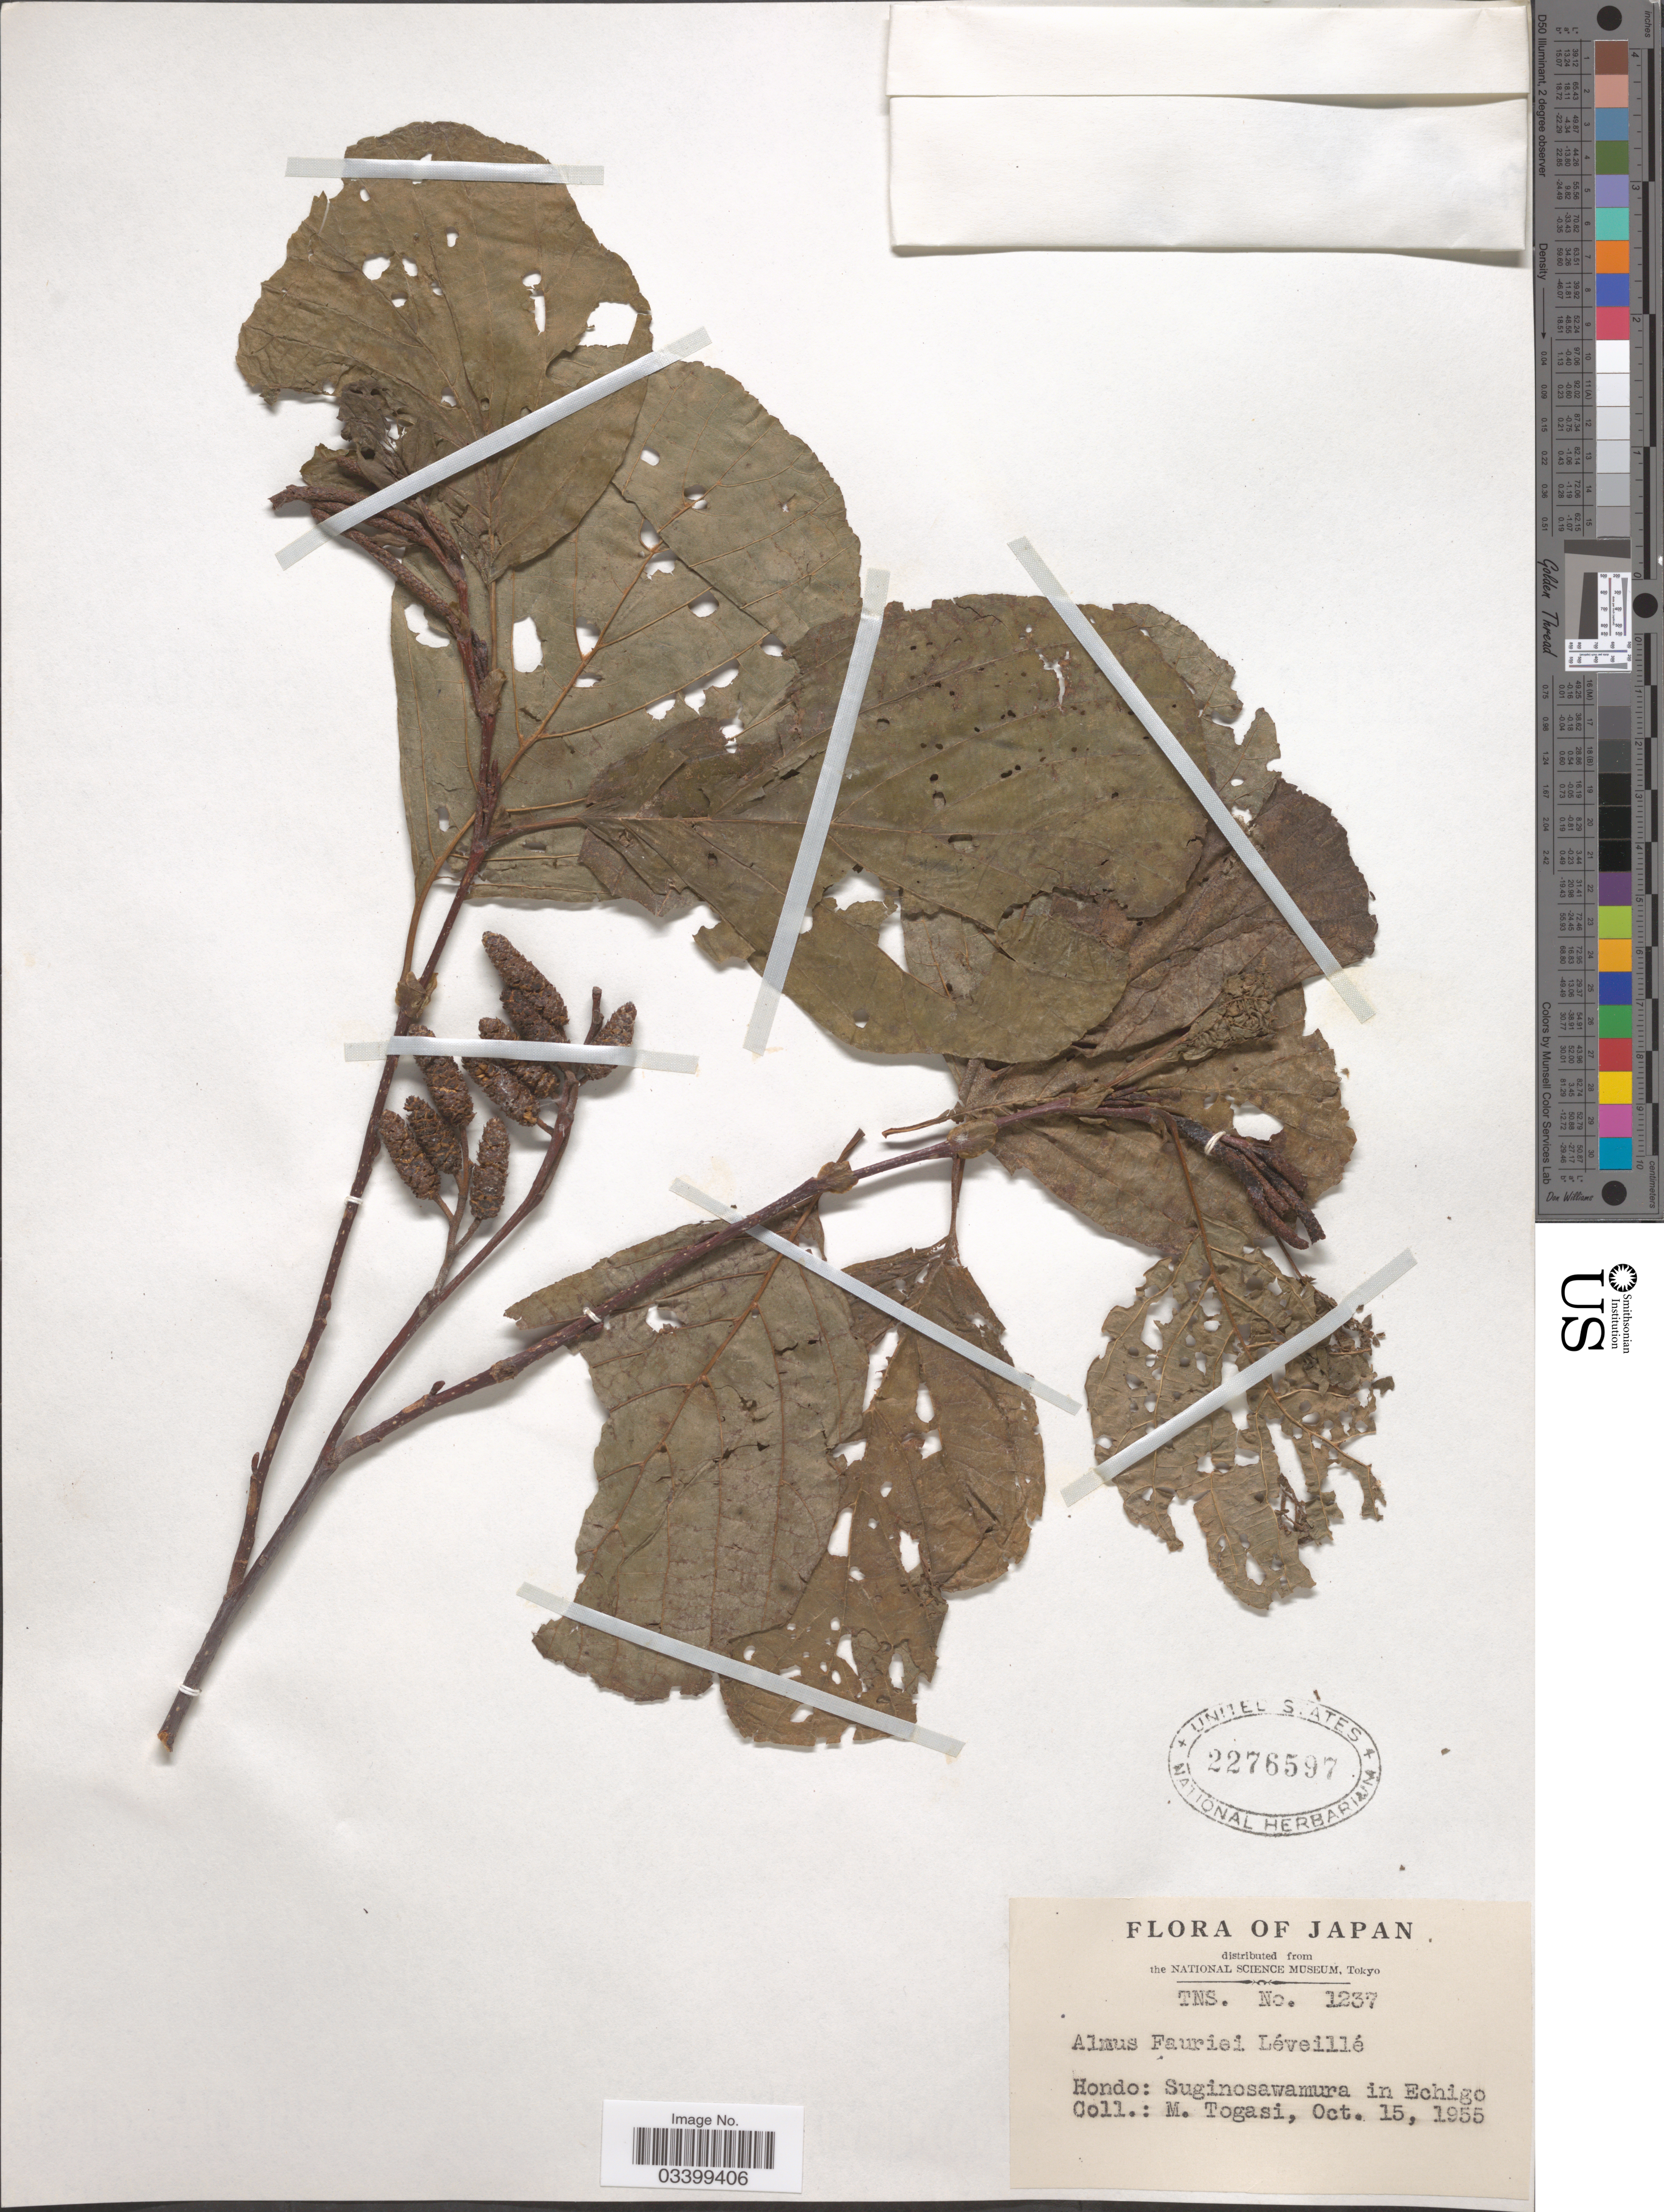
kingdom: Plantae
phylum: Tracheophyta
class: Magnoliopsida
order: Fagales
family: Betulaceae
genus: Alnus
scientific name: Alnus fauriei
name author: H. Lév. & Vaniot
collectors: M. Togasi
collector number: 1237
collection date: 1955-10-15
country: Japan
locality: Hondo: Suginosawamura in Echigo.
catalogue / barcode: US 2276597